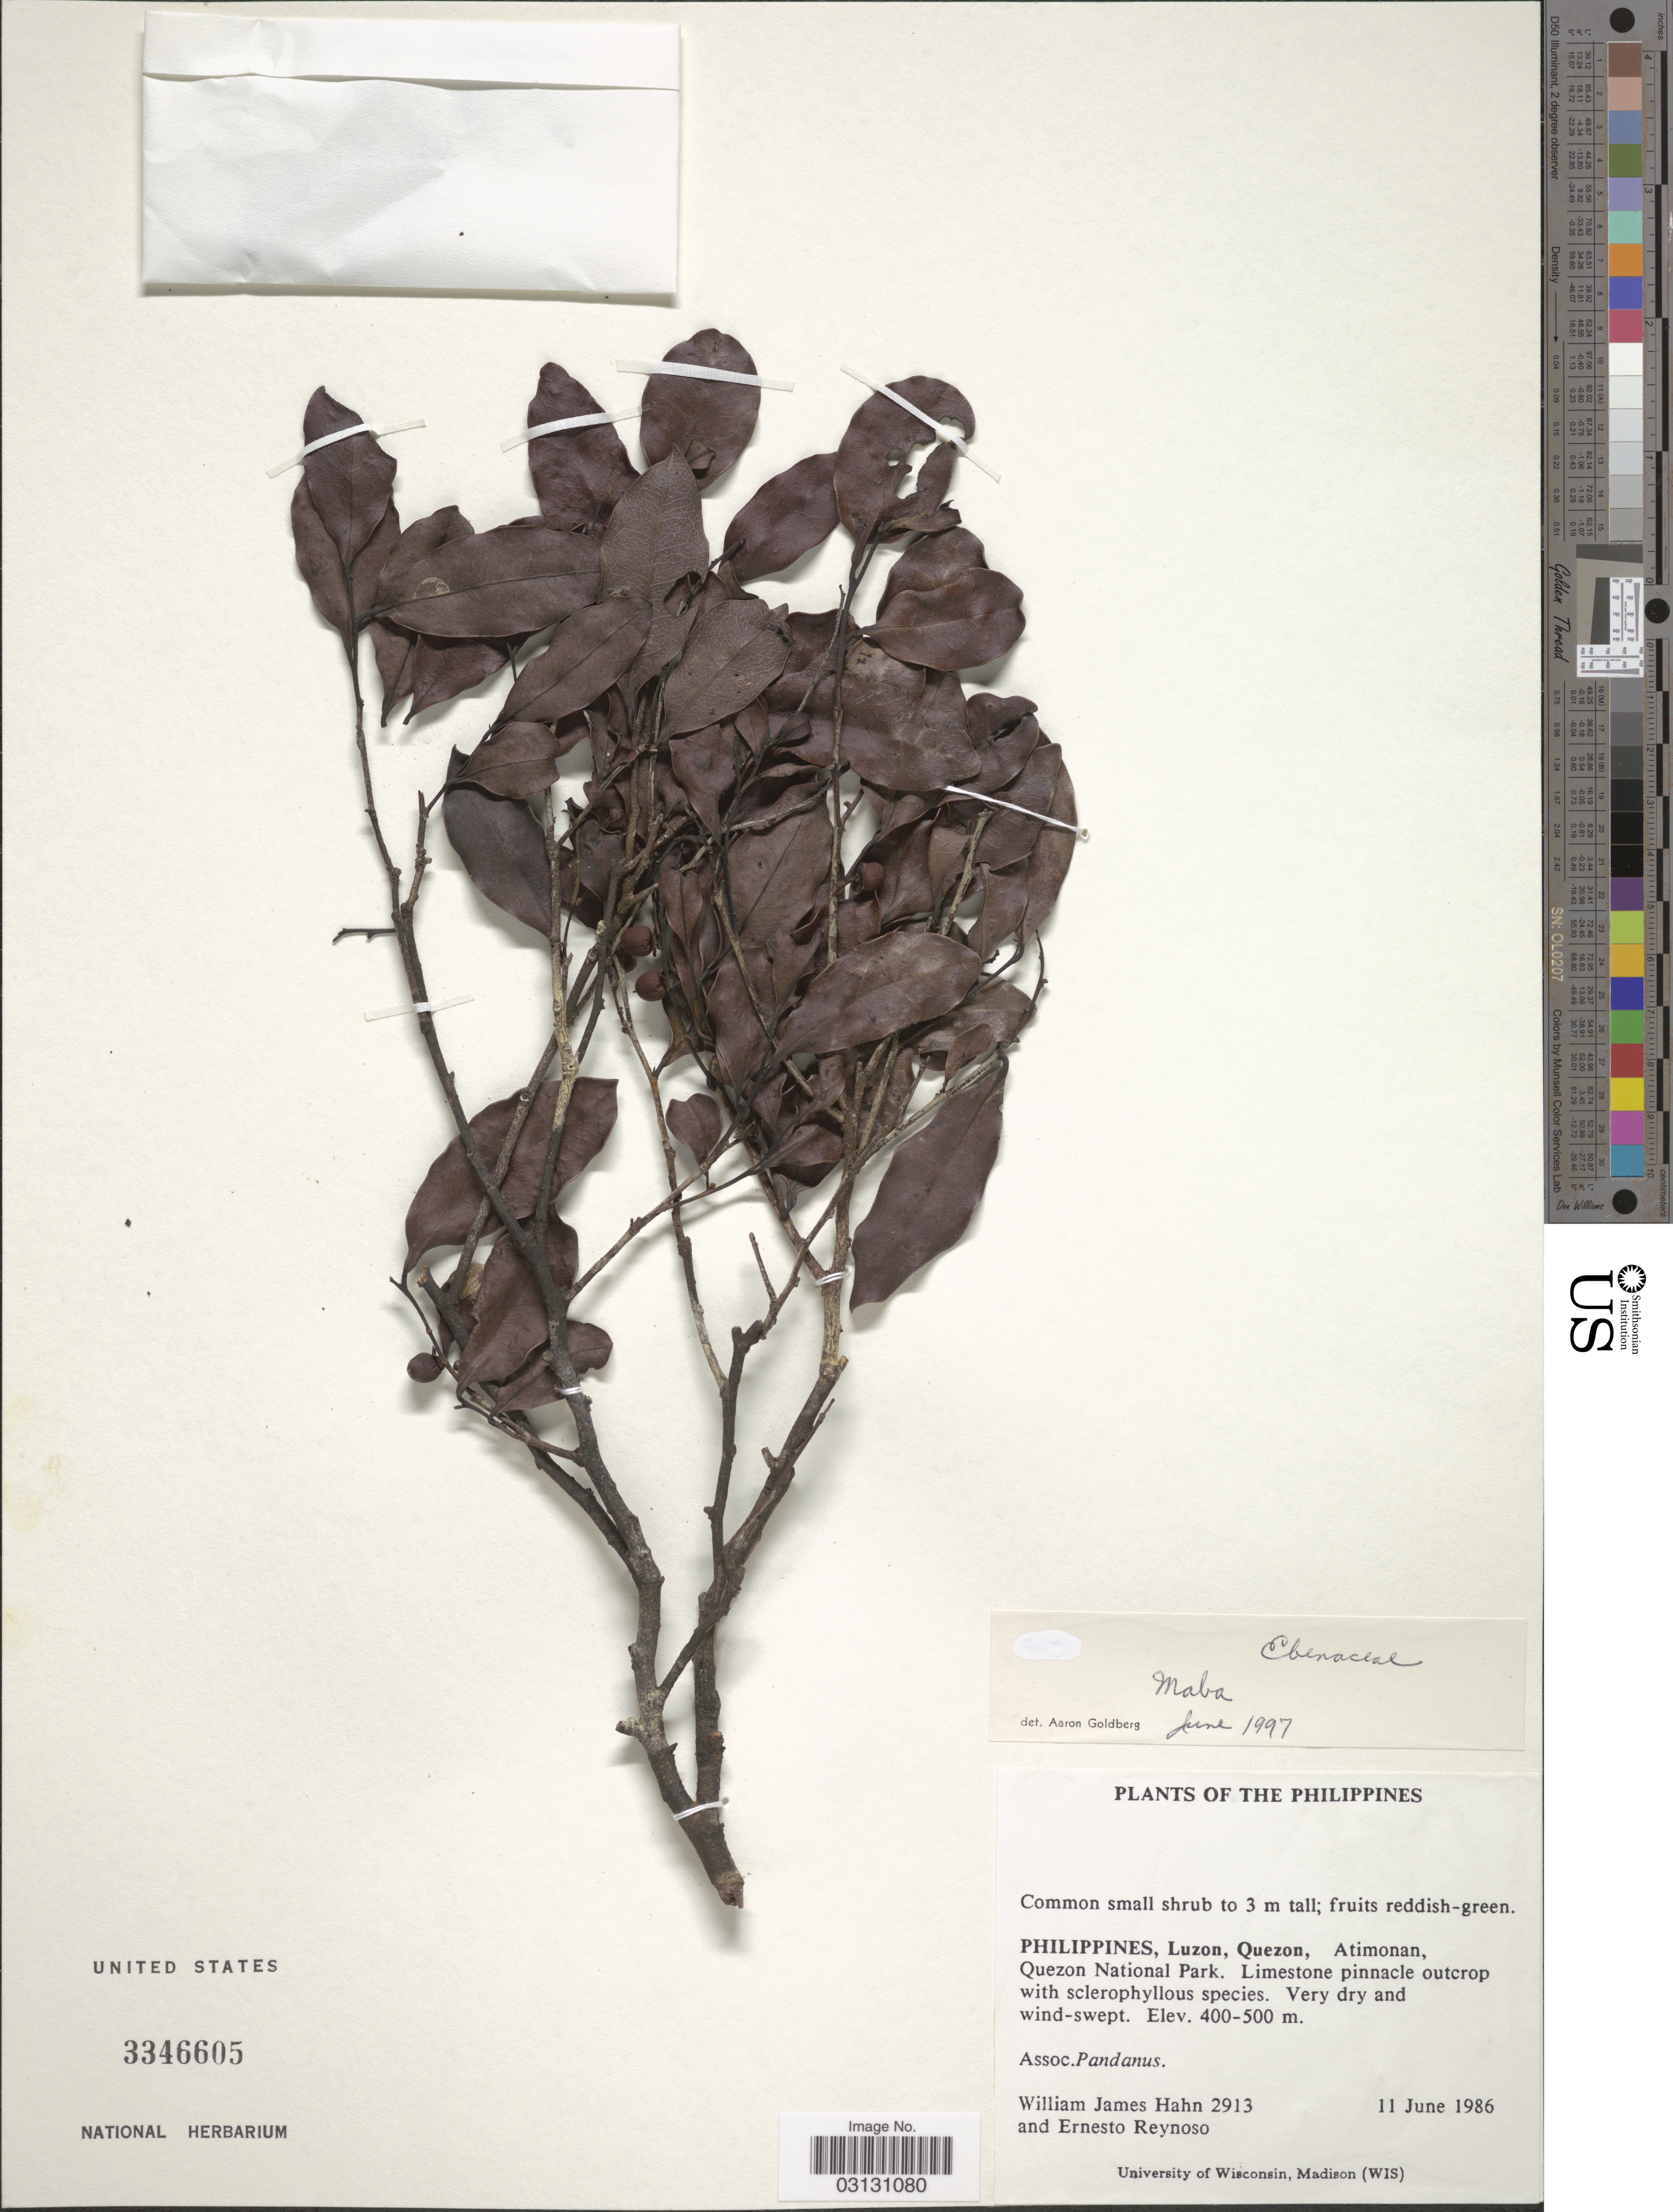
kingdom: Plantae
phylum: Tracheophyta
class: Magnoliopsida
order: Ericales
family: Ebenaceae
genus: Diospyros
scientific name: Diospyros sp.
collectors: W. J. Hahn & E. Reynoso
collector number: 2913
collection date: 1986-06-11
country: Philippines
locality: Luzon, Quezon, Atimonan, Quezon National Park.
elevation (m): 400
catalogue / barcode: US 3346605